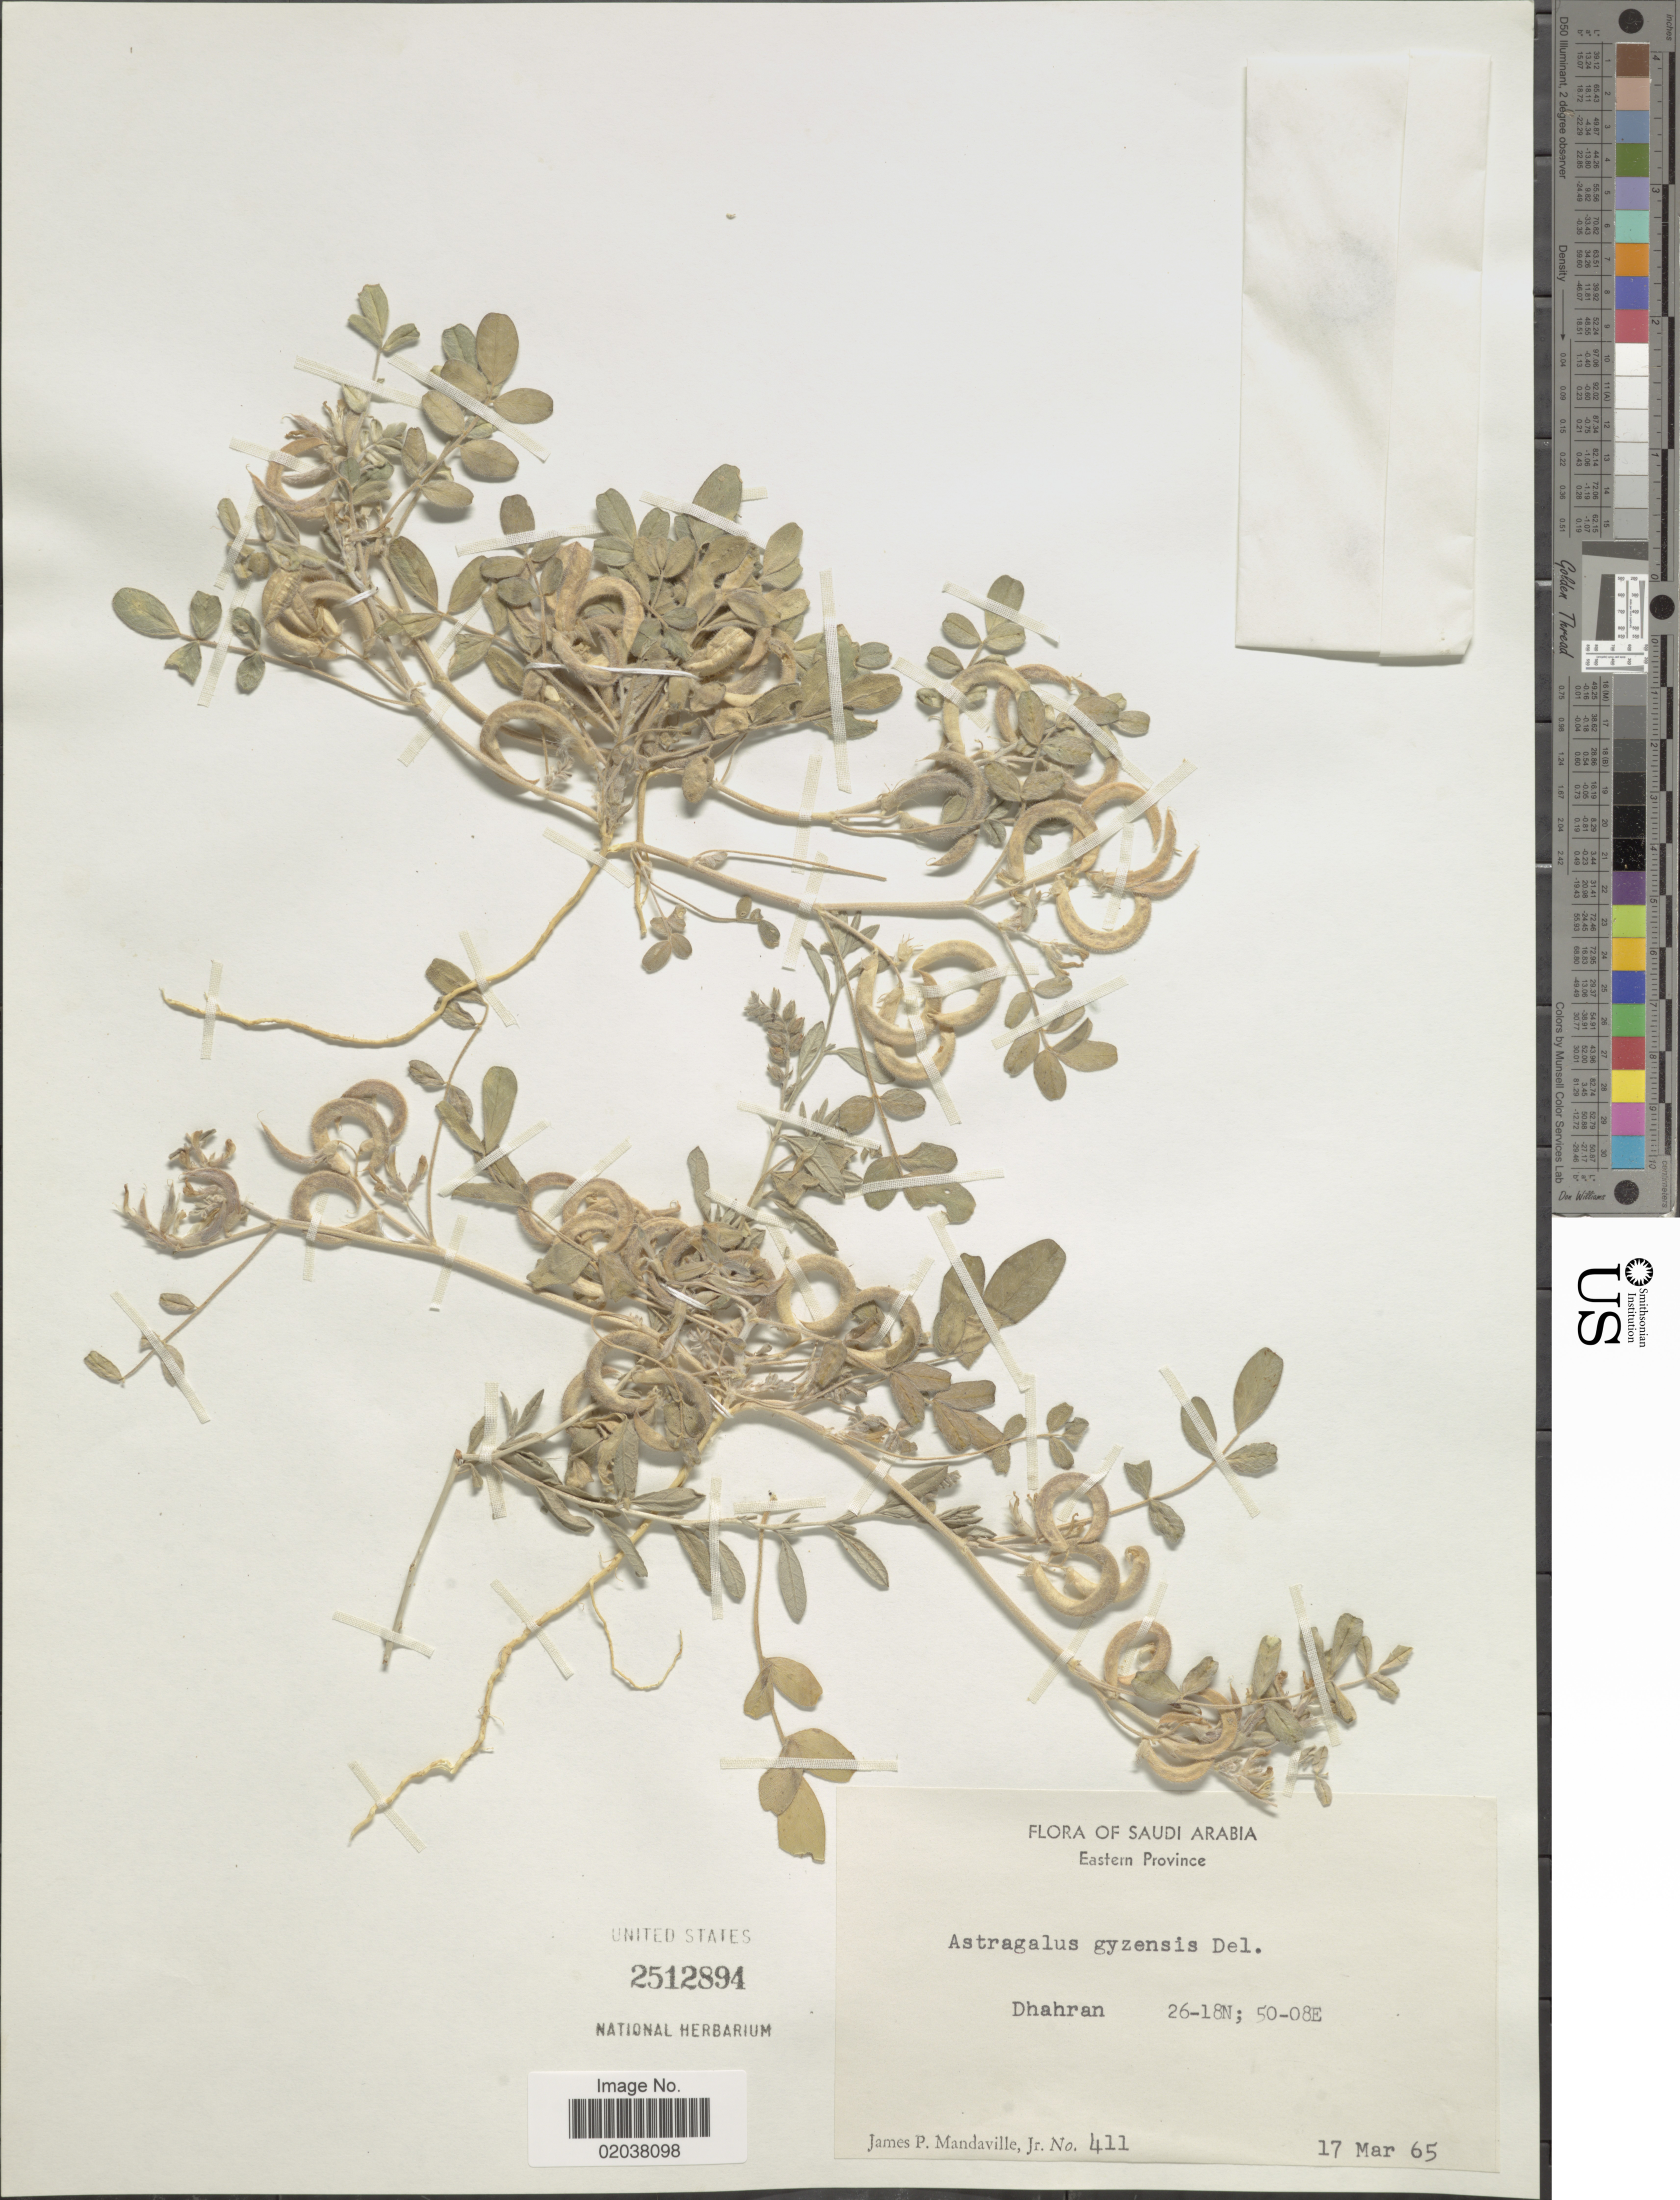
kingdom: Plantae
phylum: Tracheophyta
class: Magnoliopsida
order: Fabales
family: Fabaceae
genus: Astragalus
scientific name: Astragalus gyzensis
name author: Delile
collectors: J. Mandaville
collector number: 411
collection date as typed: Transcribed d/m/y: 17/3/65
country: Saudi Arabia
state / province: Ash Sharqiyah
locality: Eastern Province, Dhahran, 26-818N; 50-08E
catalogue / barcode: US 2512894